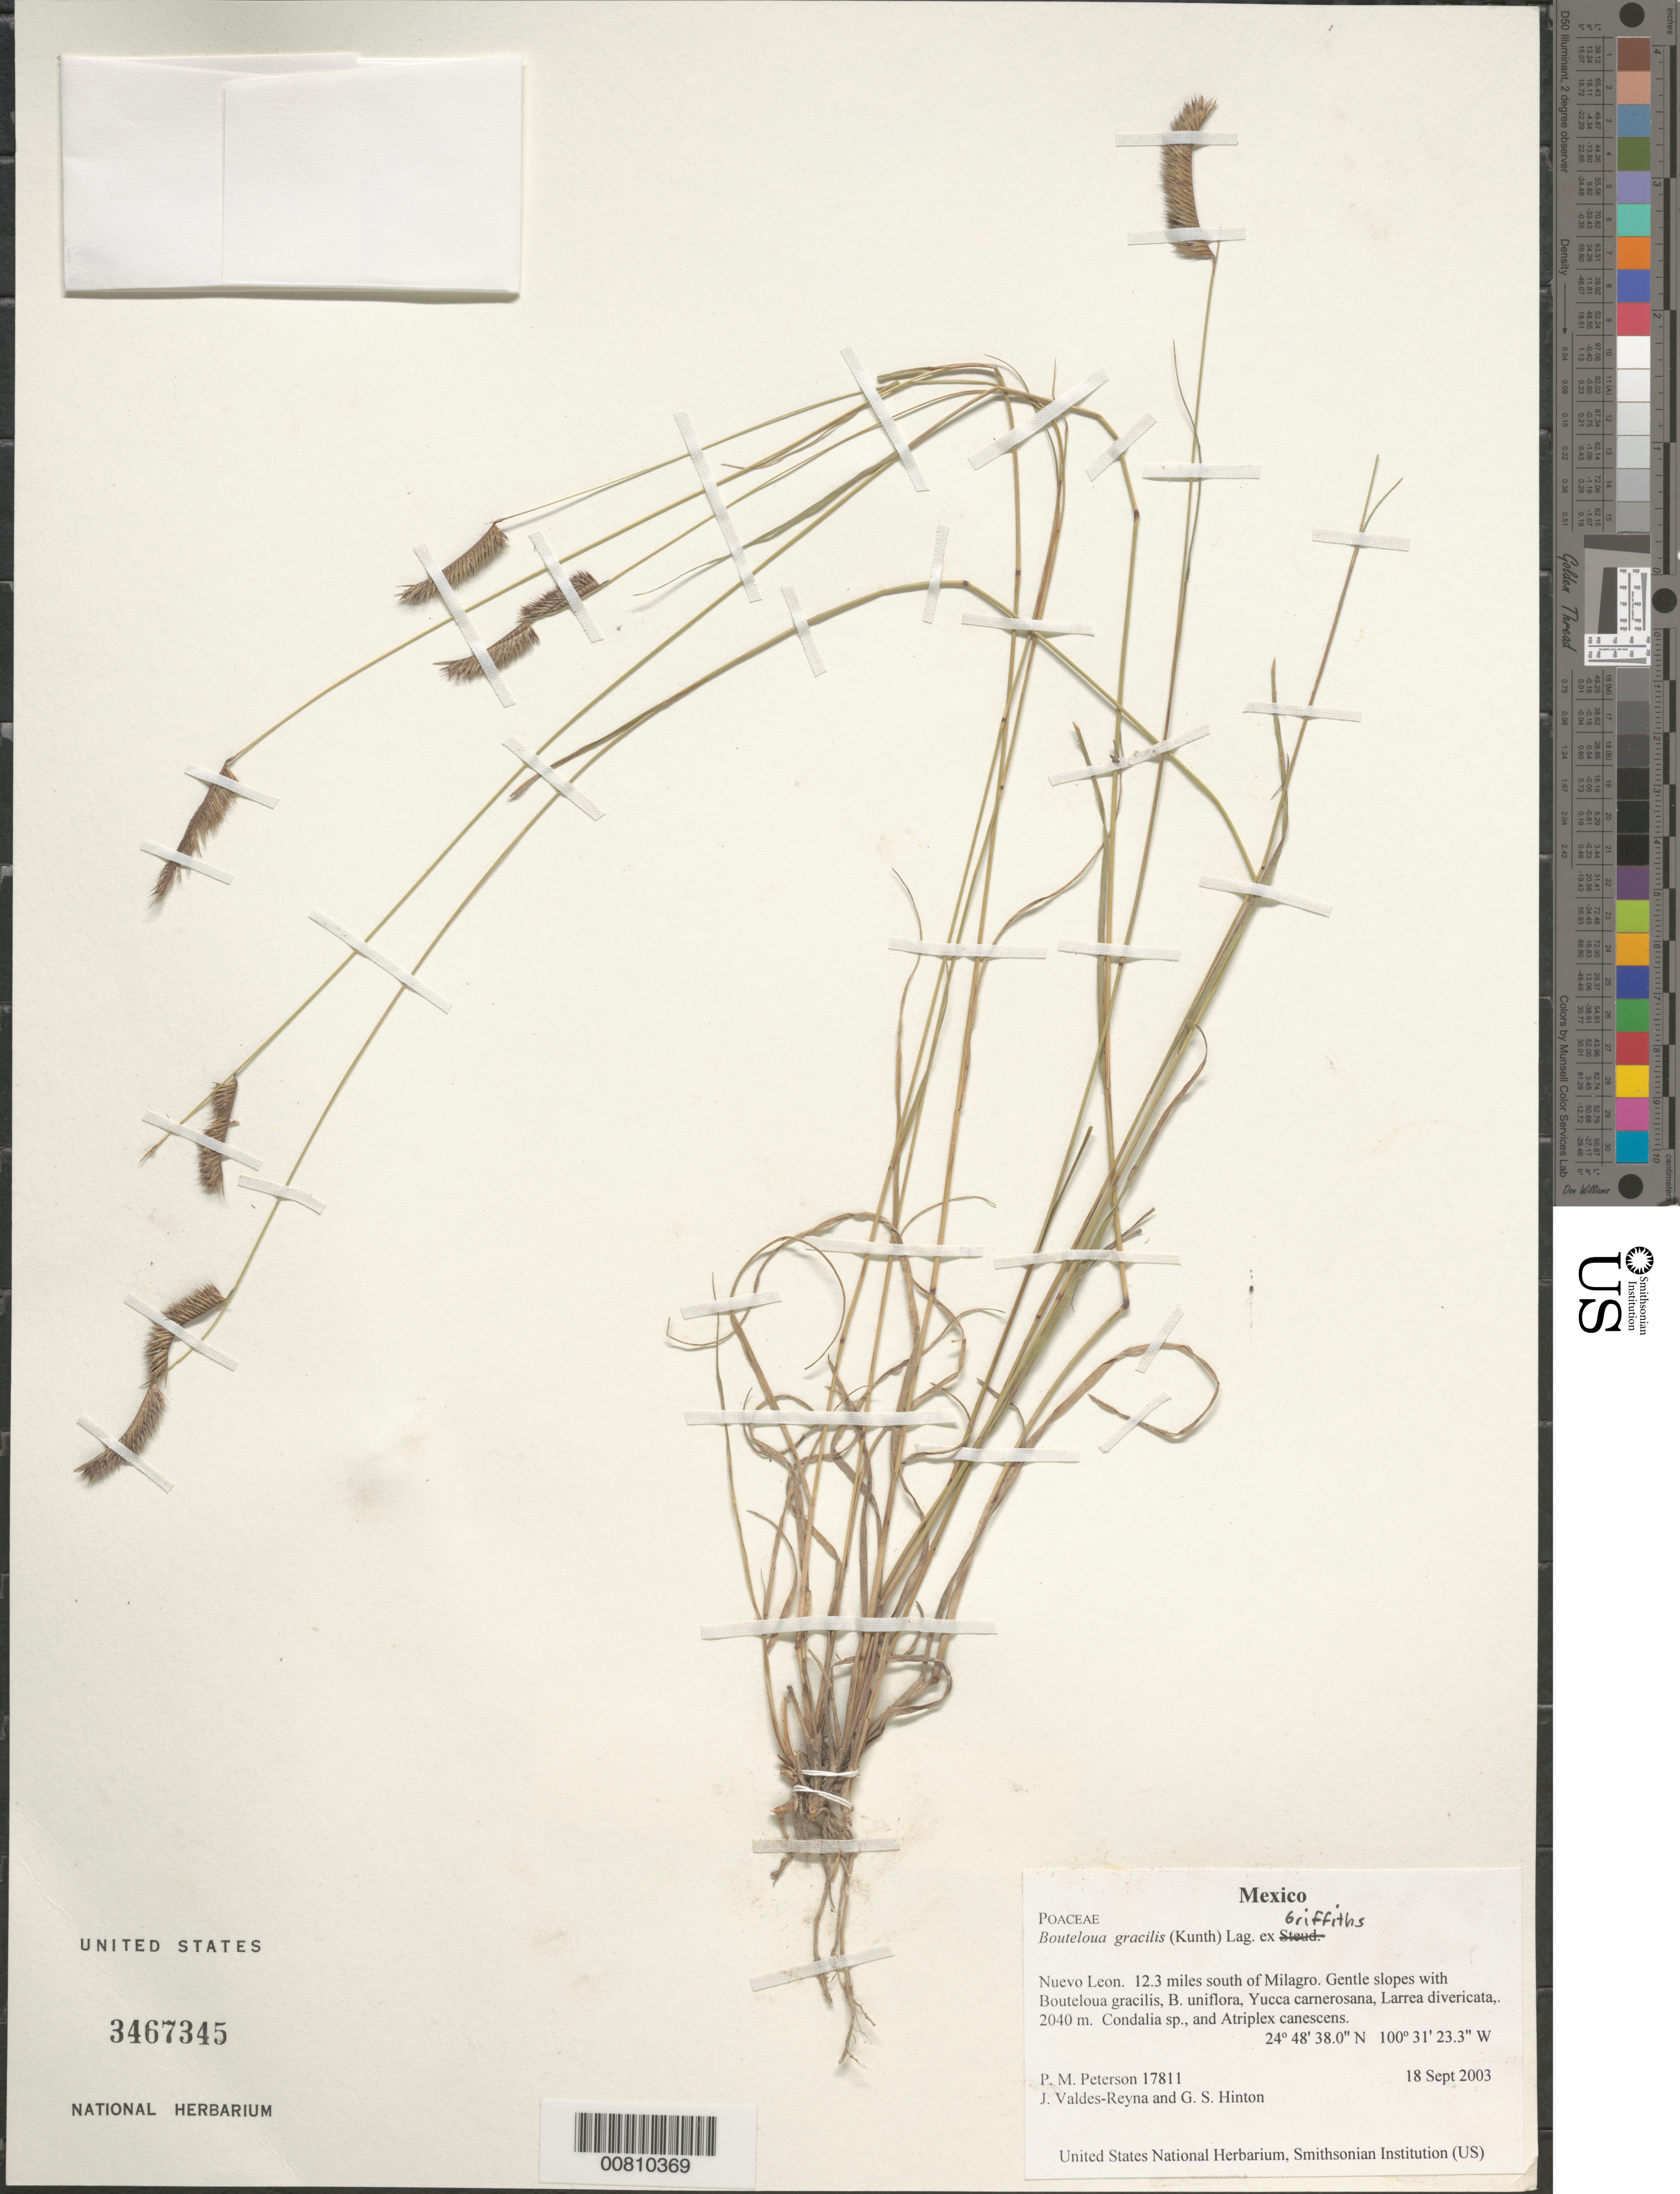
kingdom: Plantae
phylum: Tracheophyta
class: Liliopsida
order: Poales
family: Poaceae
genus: Bouteloua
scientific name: Bouteloua gracilis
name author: (Kunth) Lag. ex Griffiths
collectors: P. M. Peterson, J. Valdés-Reyna & H. Hinton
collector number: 17811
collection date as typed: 18 Sep 2003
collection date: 2003-09-18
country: Mexico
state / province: Nuevo León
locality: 12.3 miles south of Milagro. Gentle slopes with Bouteloua gracilis, B. uniflora, Yucca carnerosana, Larrea divericata,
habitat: Condalia sp., and Atriplex canescens.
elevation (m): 2040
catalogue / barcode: US 3467345